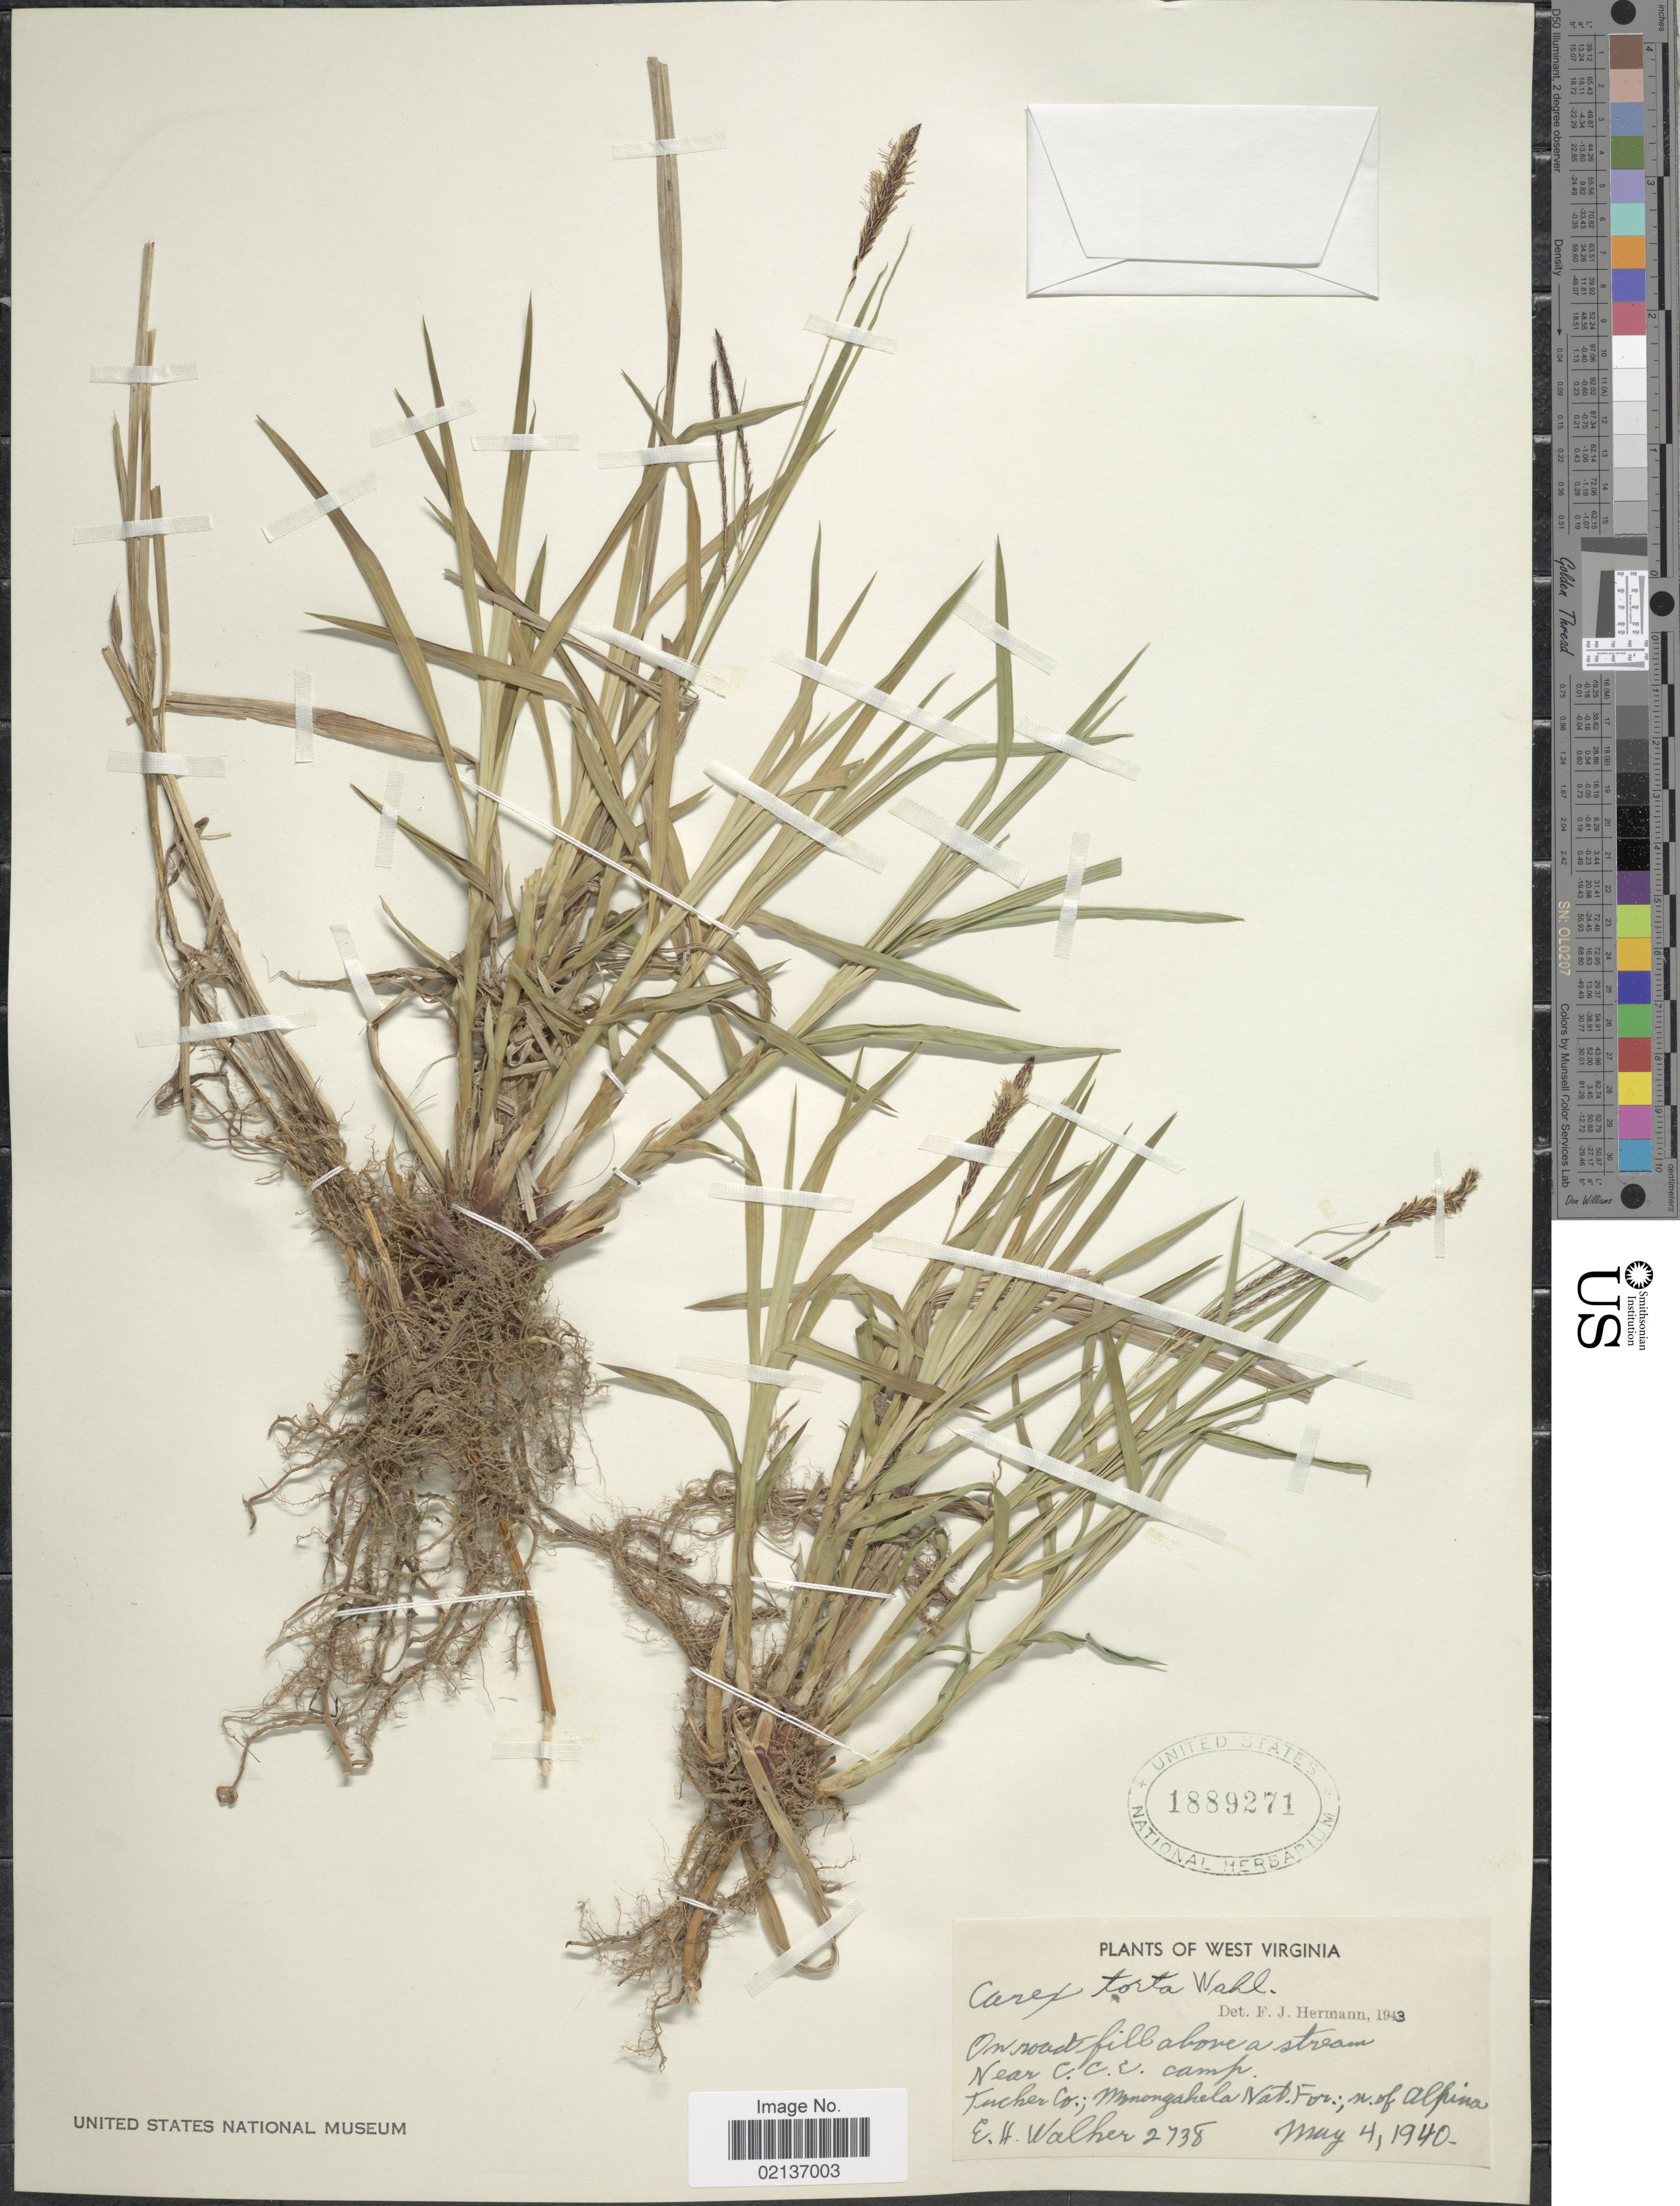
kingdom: Plantae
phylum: Tracheophyta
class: Liliopsida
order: Poales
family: Cyperaceae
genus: Carex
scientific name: Carex torta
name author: Boott ex Tuck.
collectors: E. H. Walker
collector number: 2738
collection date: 1940-05-04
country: United States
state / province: West Virginia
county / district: Tucker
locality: On road fill above a stream. Near C.C.C. Camp. Tucker Co., Monongahela Nat. For., n. of Alpina.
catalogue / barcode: US 1889271